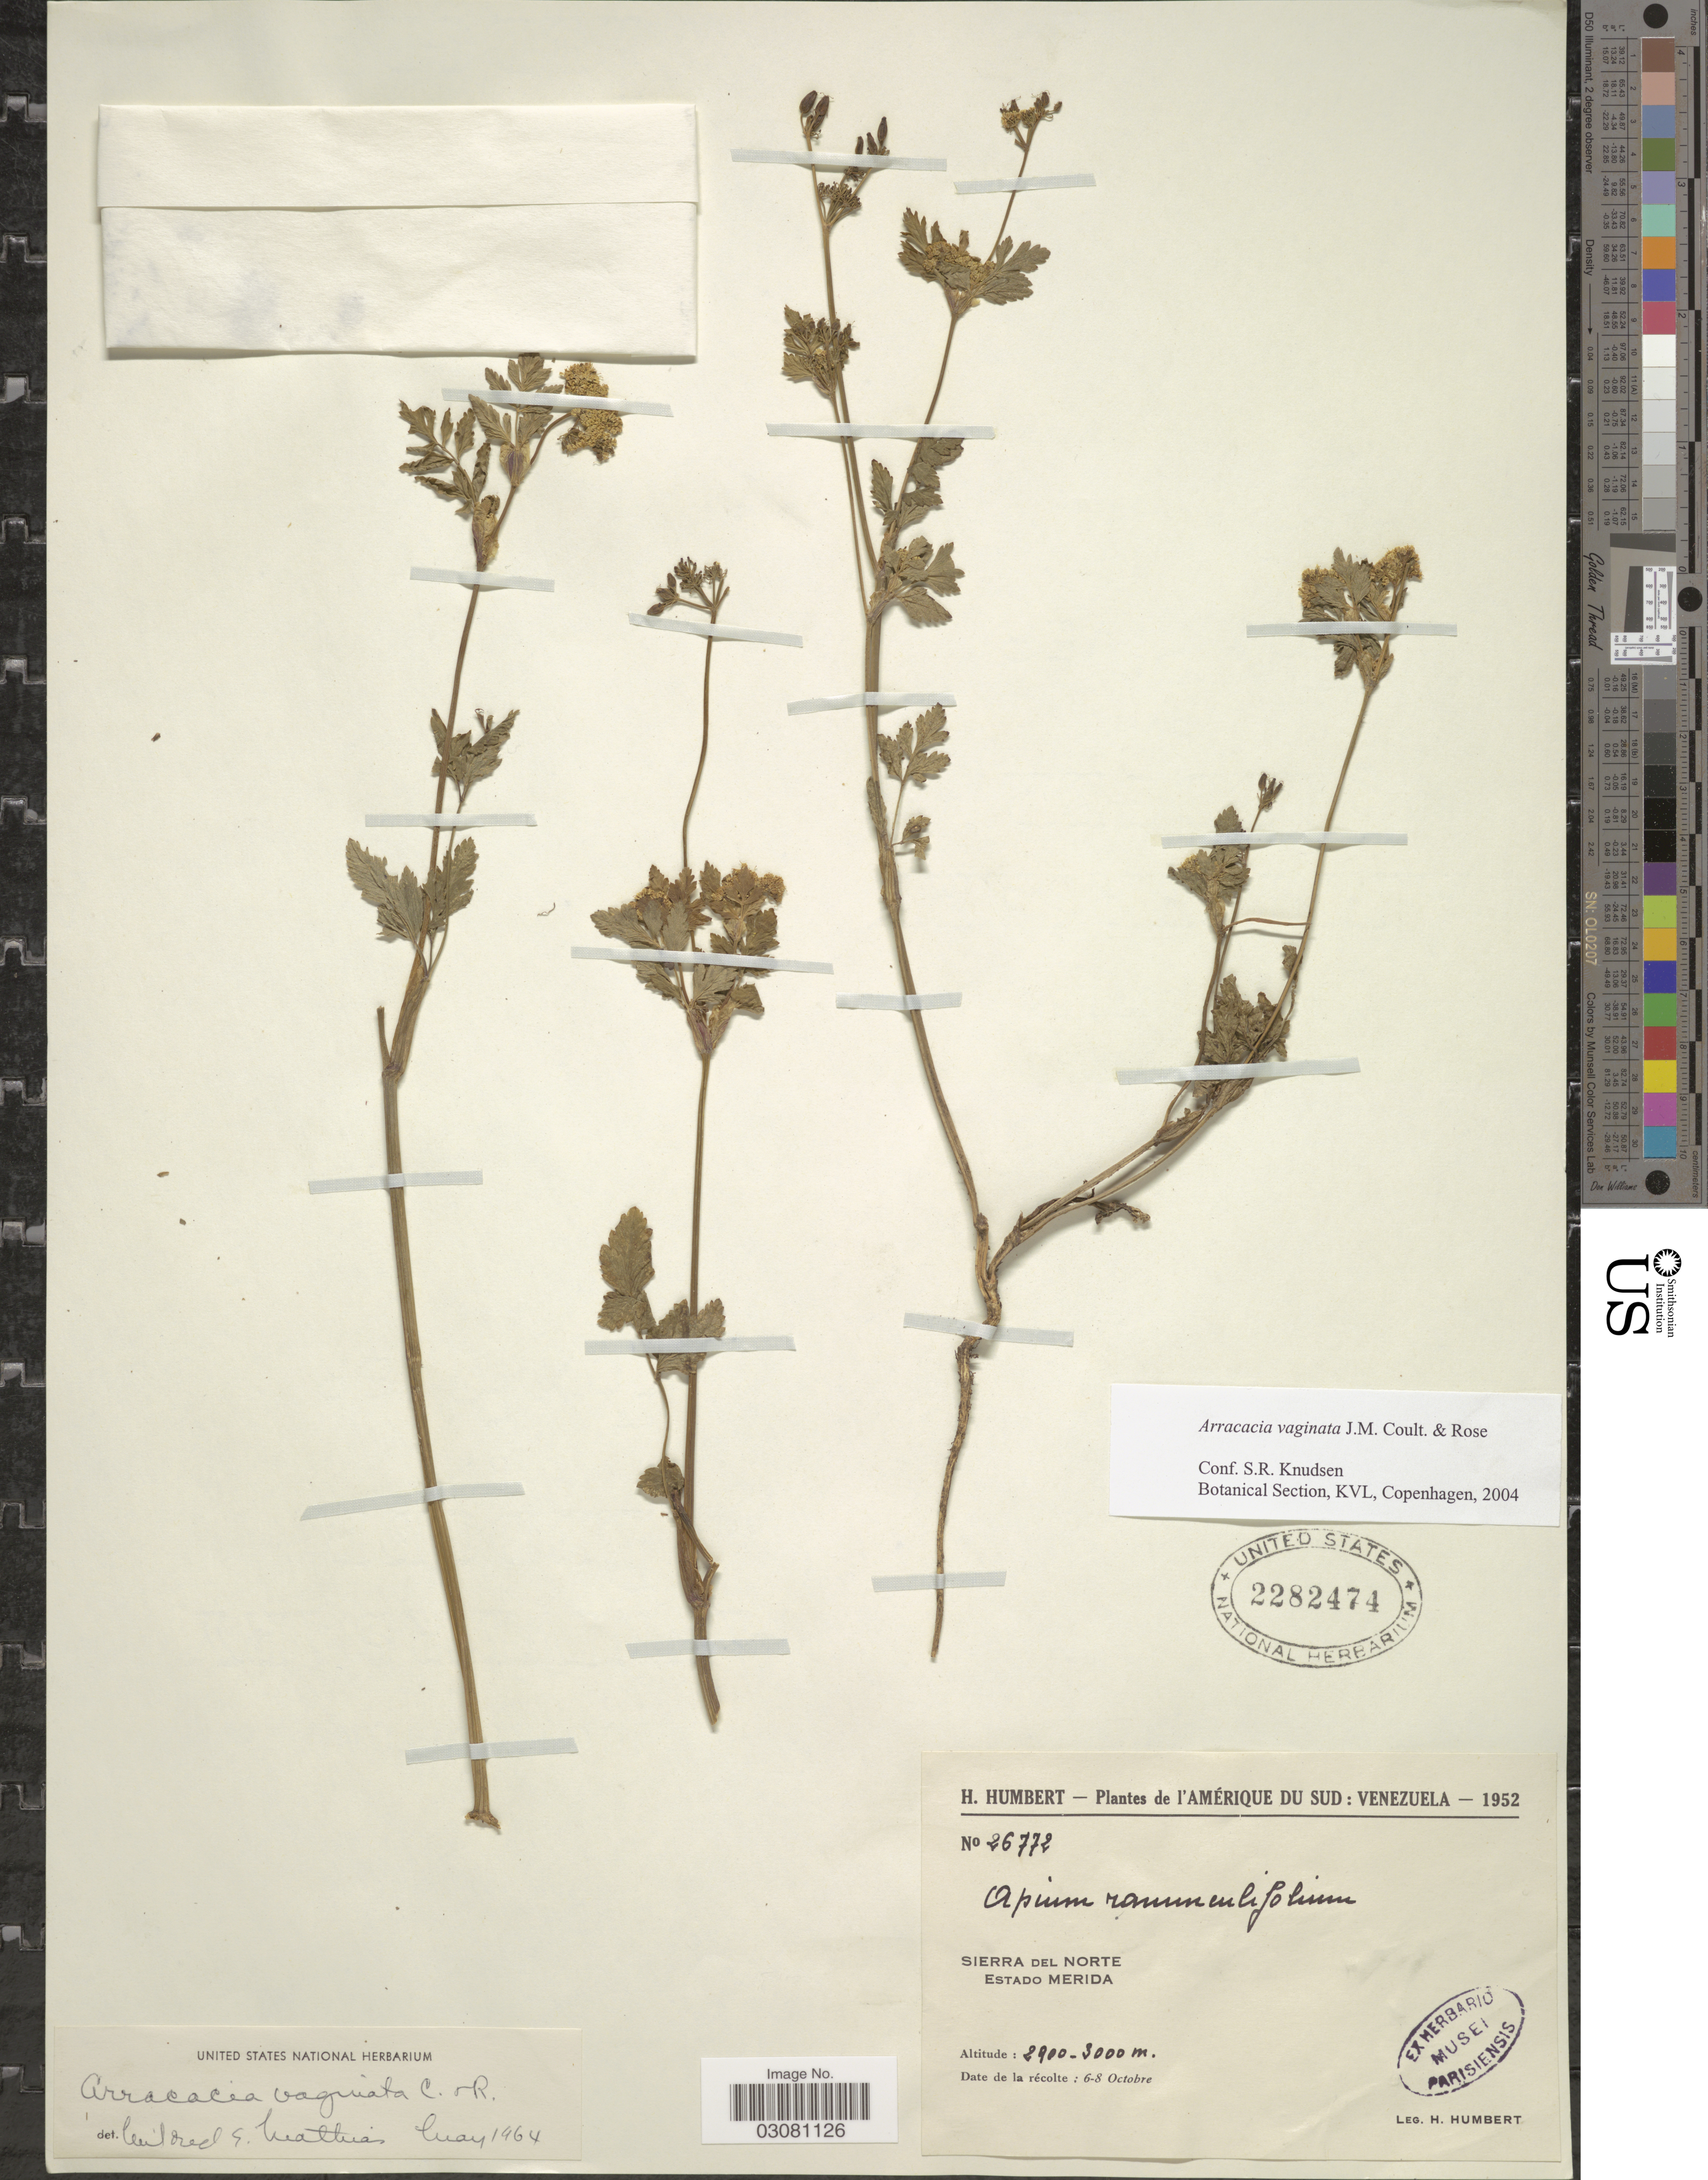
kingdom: Plantae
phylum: Tracheophyta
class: Magnoliopsida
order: Apiales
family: Apiaceae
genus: Arracacia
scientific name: Arracacia vaginata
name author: J.M. Coult. & Rose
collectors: H. Humbert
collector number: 26772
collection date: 1952-10-06/1952-10-08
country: Venezuela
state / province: Mérida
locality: Sierra del Norte.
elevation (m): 2900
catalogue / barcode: US 2282474